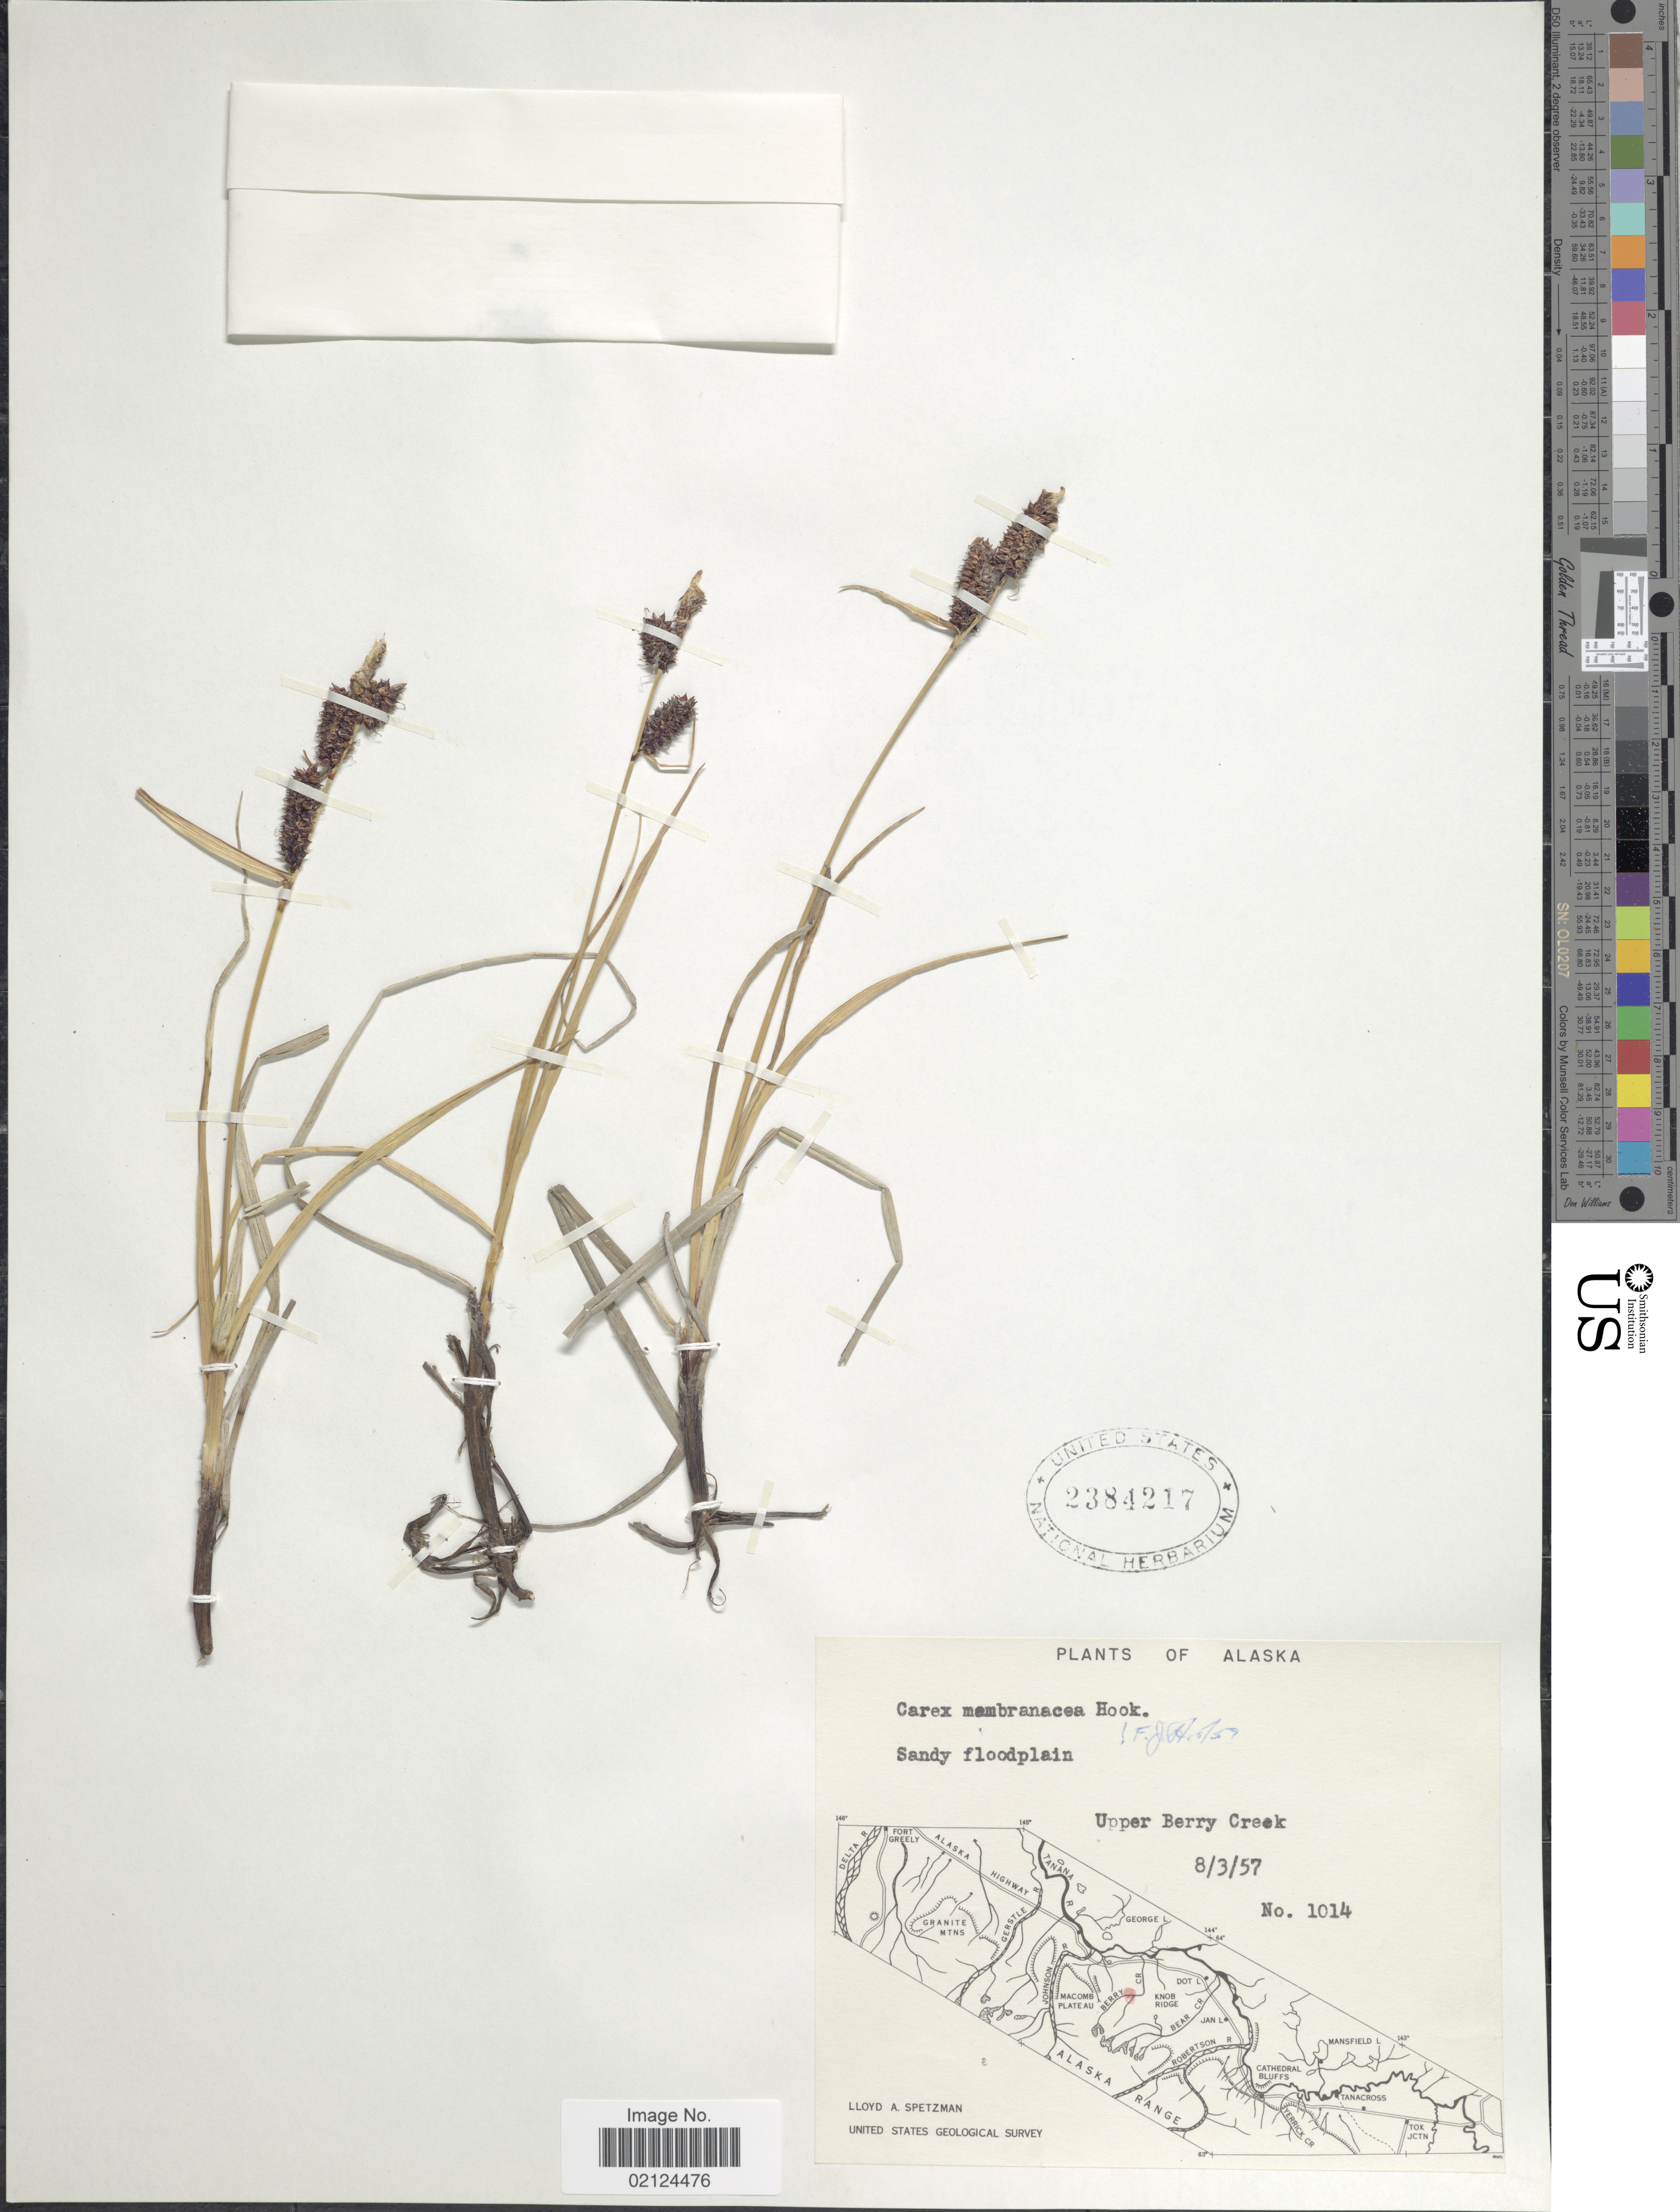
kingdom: Plantae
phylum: Tracheophyta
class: Liliopsida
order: Poales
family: Cyperaceae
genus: Carex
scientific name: Carex membranacea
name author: Hook.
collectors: L. Spetzman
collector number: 1014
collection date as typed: Transcribed d/m/y: 3/8/57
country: United States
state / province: Alaska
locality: Upper Berry Creek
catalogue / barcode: US 2384217